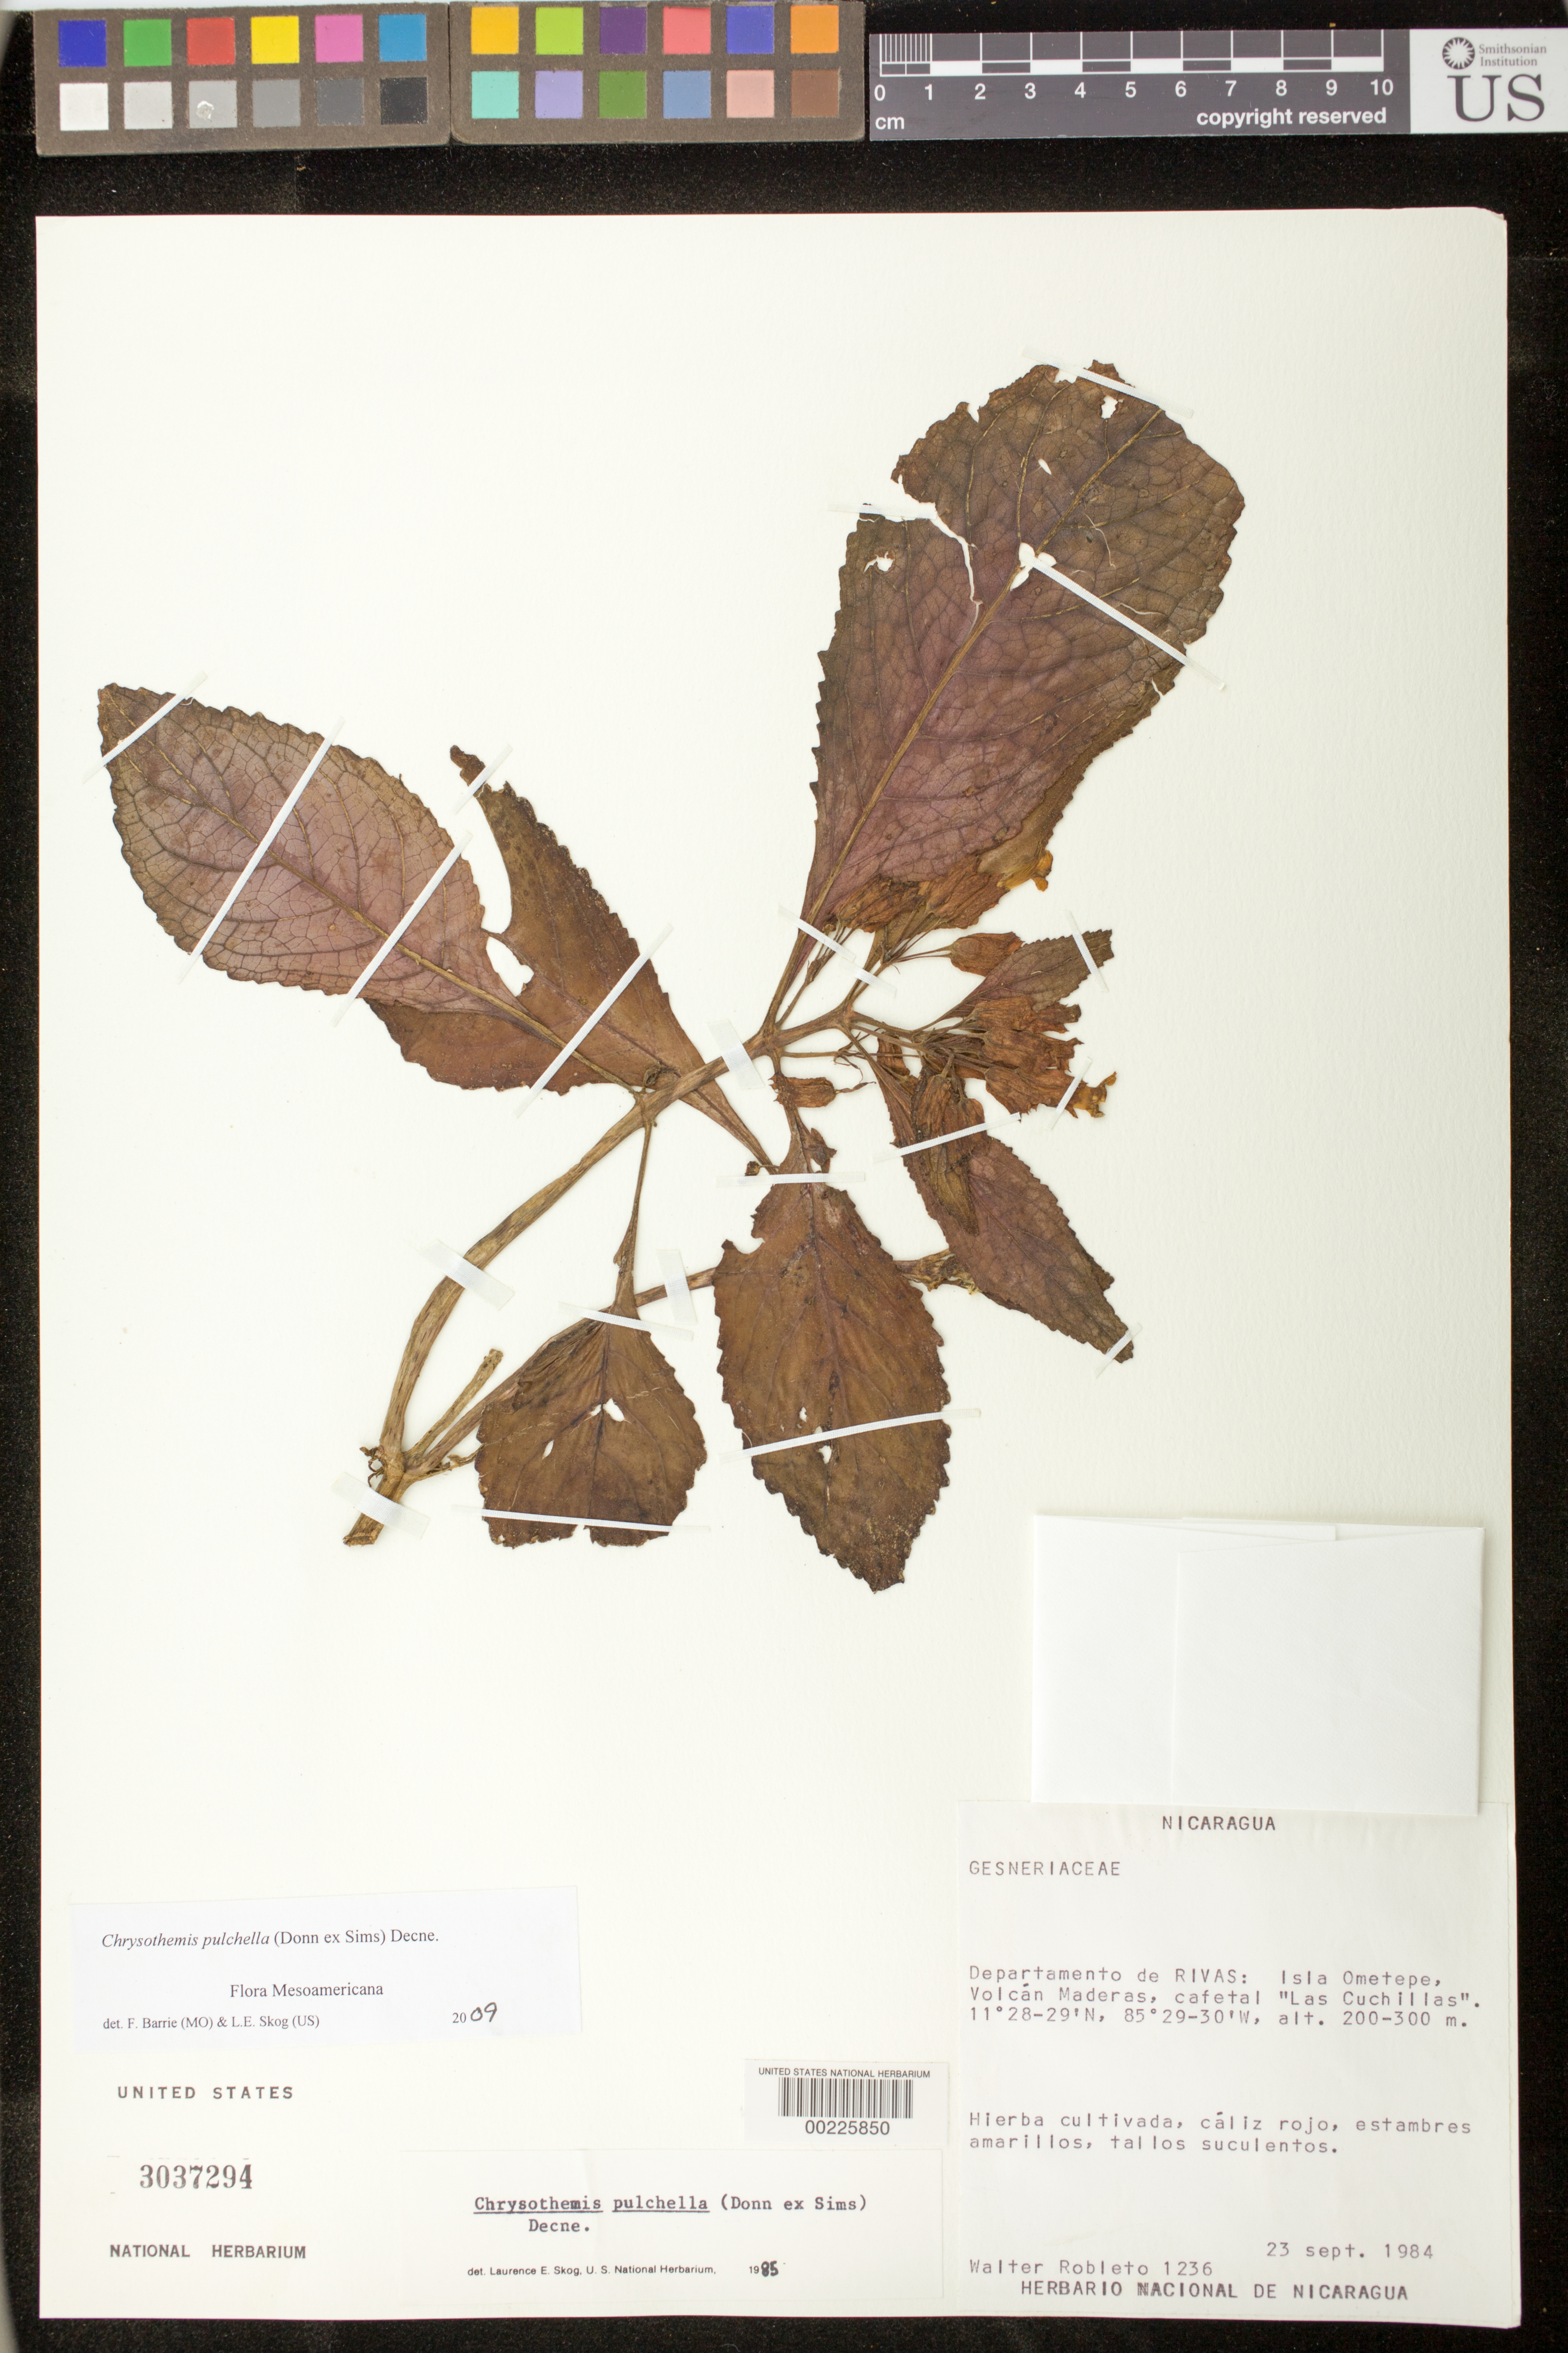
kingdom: Plantae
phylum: Tracheophyta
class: Magnoliopsida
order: Lamiales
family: Gesneriaceae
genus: Chrysothemis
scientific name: Chrysothemis pulchella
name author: (Donn ex Sims) Decne.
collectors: W. Robleto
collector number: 1236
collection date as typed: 23 Sep 1984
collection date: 1984-09-23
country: Nicaragua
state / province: Rivas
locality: Isla Ometepe, Volcan Maderas, Cafetal "Las Cuchillas"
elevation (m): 200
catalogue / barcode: US 3037294